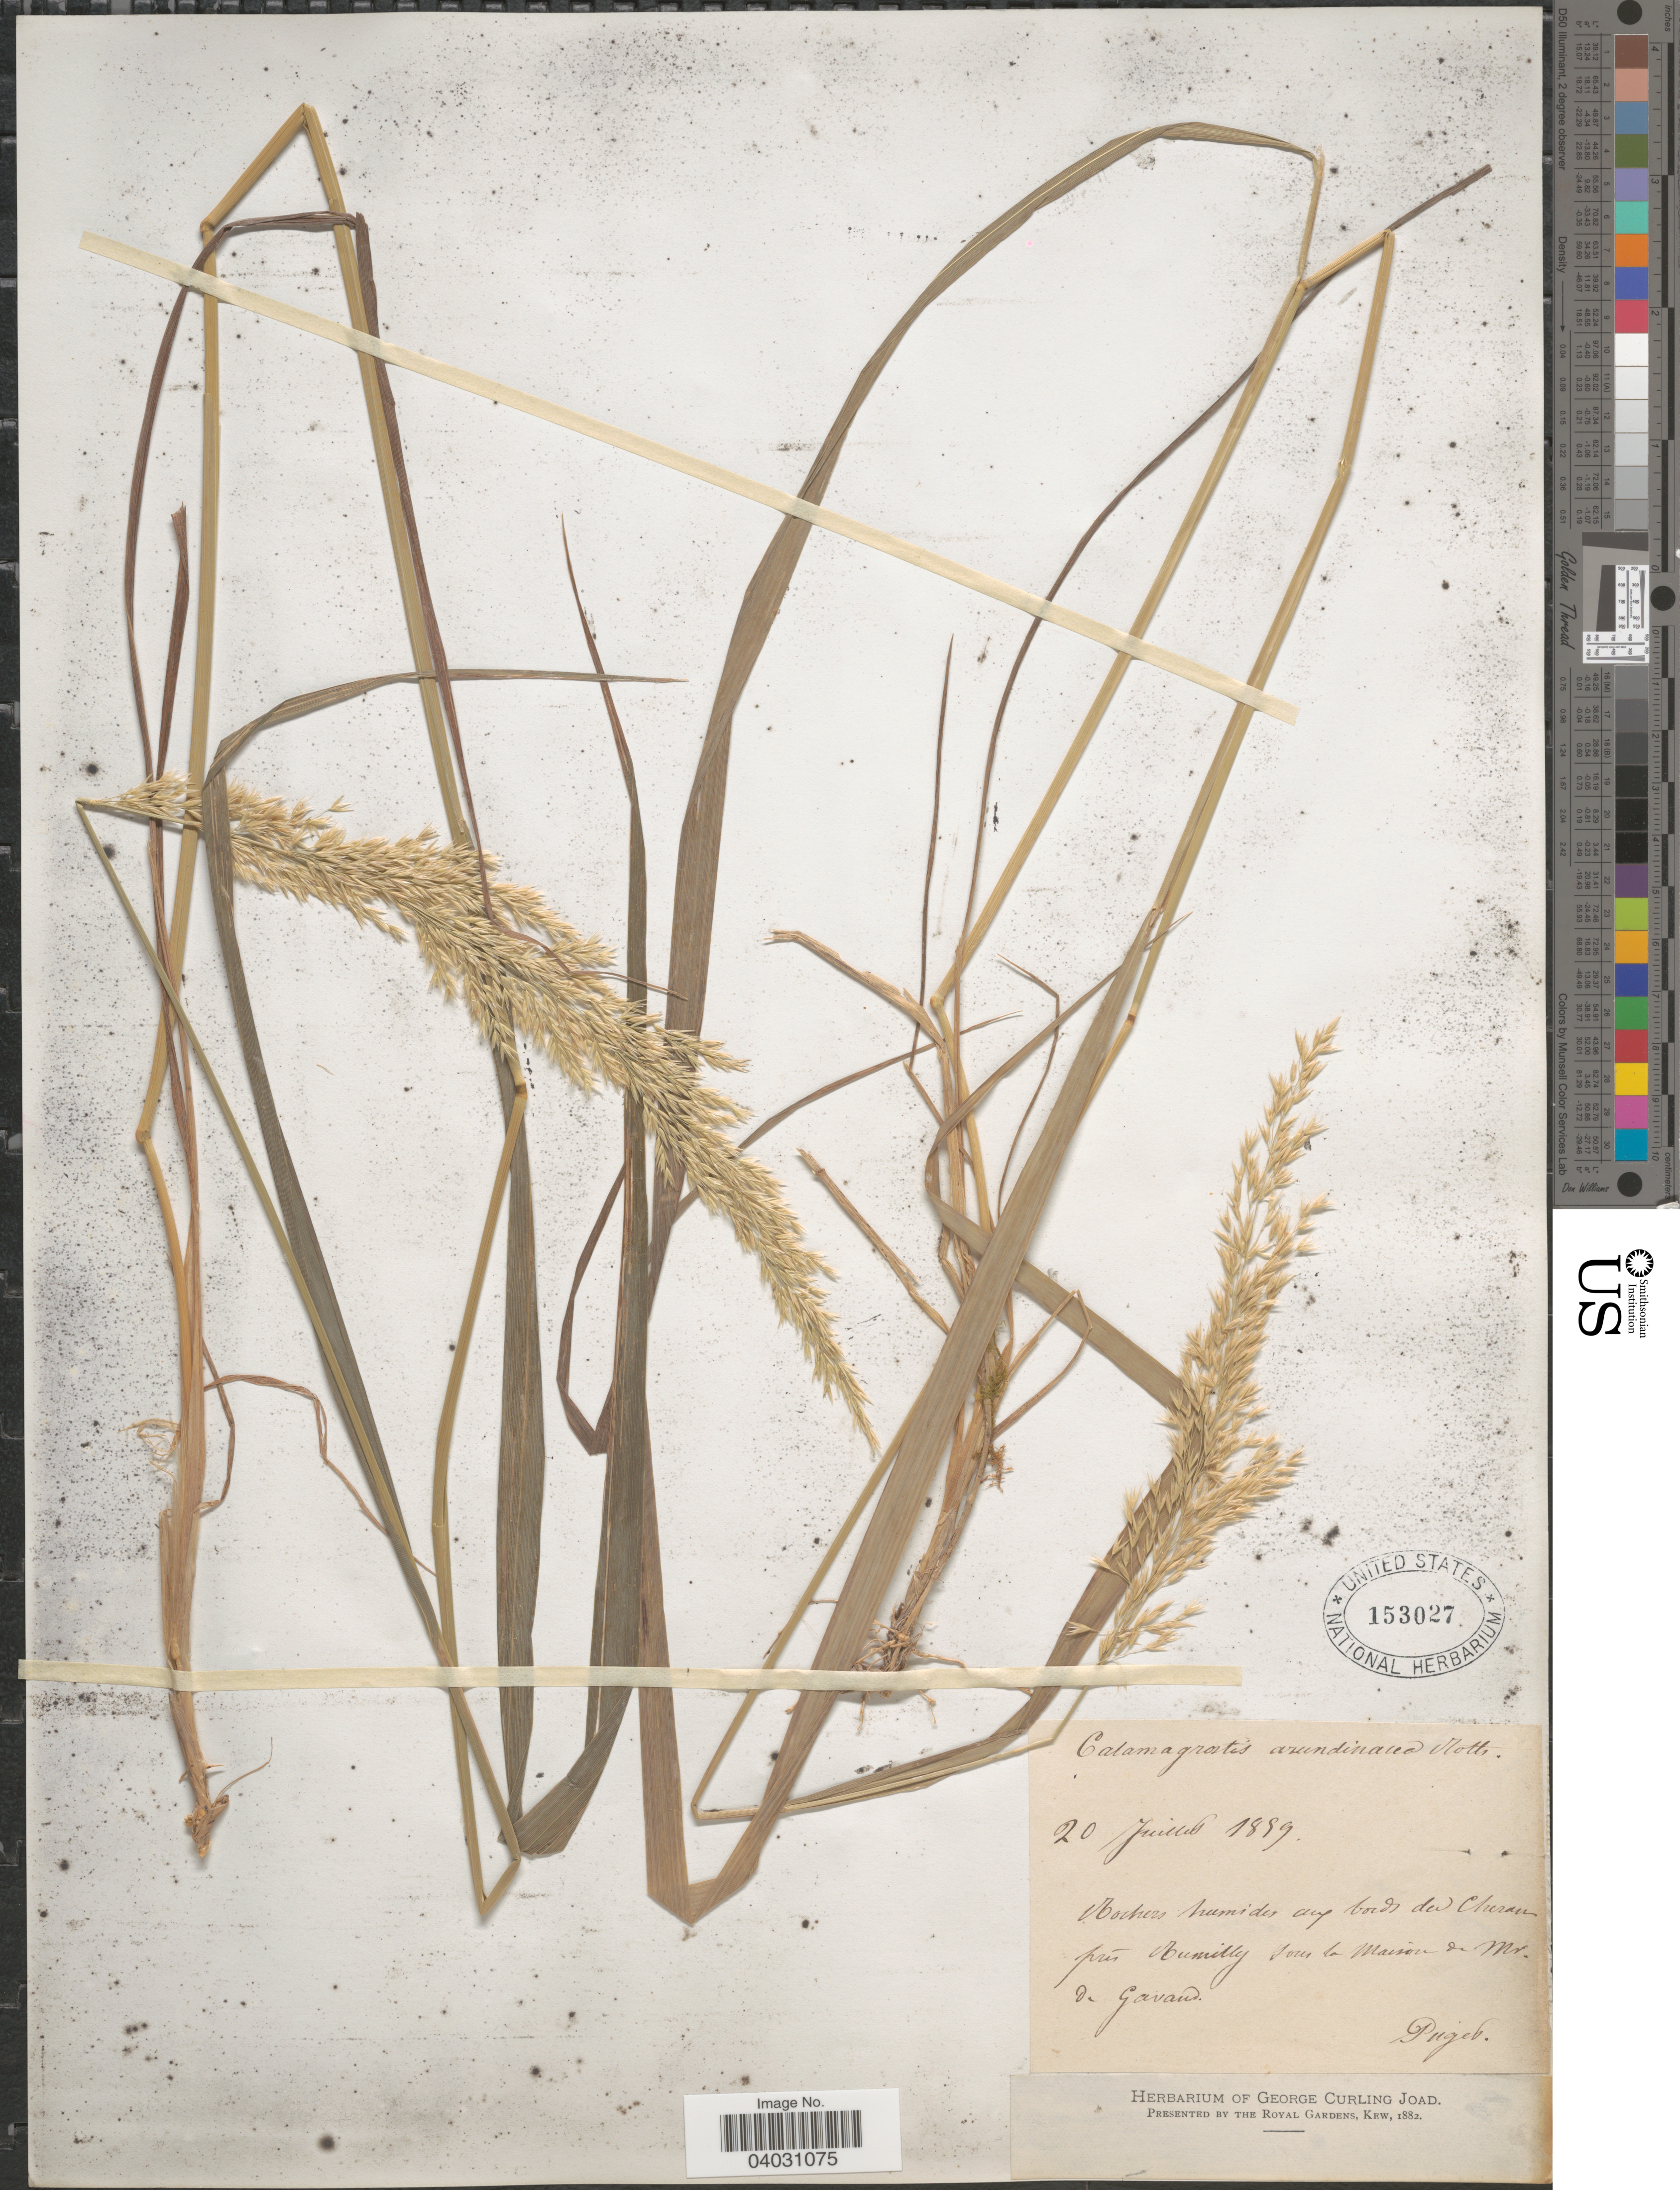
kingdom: Plantae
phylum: Tracheophyta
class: Liliopsida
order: Poales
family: Poaceae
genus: Calamagrostis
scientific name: Calamagrostis arundinacea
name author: (L.) Roth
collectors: -. Puget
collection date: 1859-07-20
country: France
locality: Rochers humides aux bords des Cheran prés Rumilly sous la Maison de Mr. de Gavand. [interpreted]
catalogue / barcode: US 153027